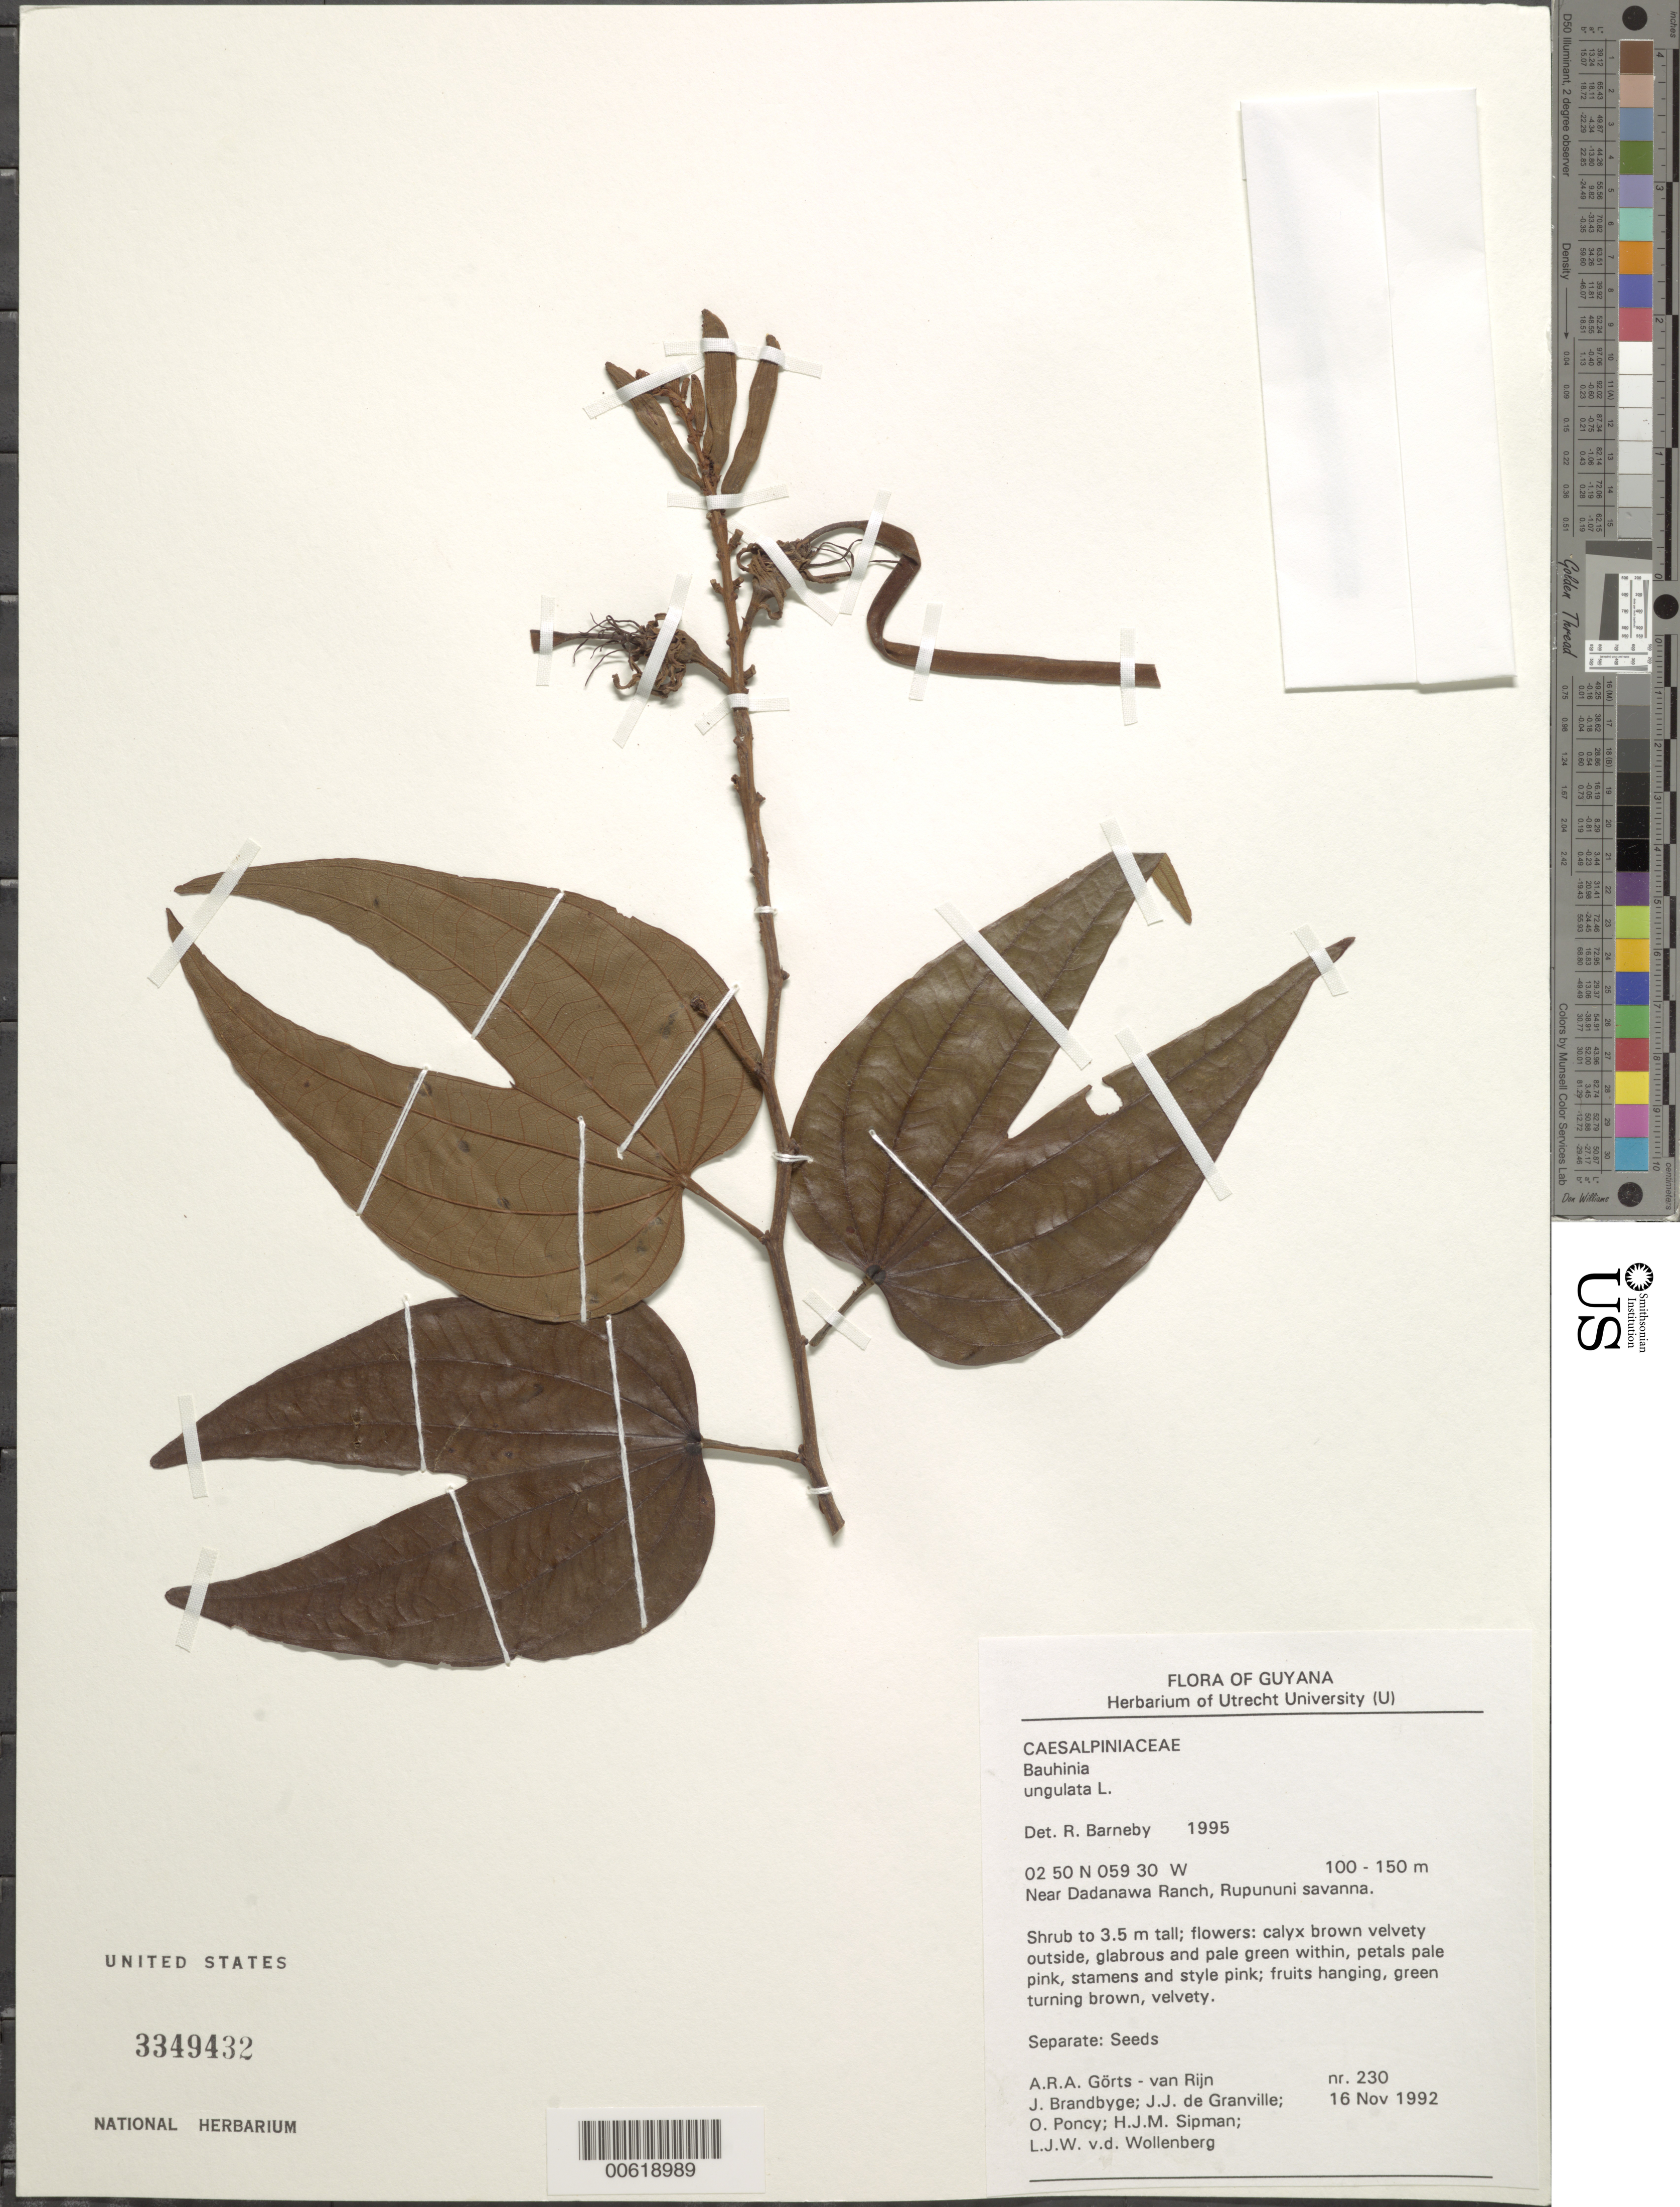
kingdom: Plantae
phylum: Tracheophyta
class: Magnoliopsida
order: Fabales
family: Fabaceae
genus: Bauhinia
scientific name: Bauhinia ungulata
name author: L.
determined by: Barneby, Rupert C., (NY)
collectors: A. .R. A. Görts-van Rijn, J. Brandbyge, J.-J. de Granville, O. Poncy, H. J. M. Sipman & L. van der Wollenberg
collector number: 230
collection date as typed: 16-Nov-92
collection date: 1992-11-16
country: Guyana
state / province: U. Takutu-U. Essequibo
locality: Dadanawa Ranch, S Rupununi Savanna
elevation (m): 100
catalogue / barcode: US 3349432